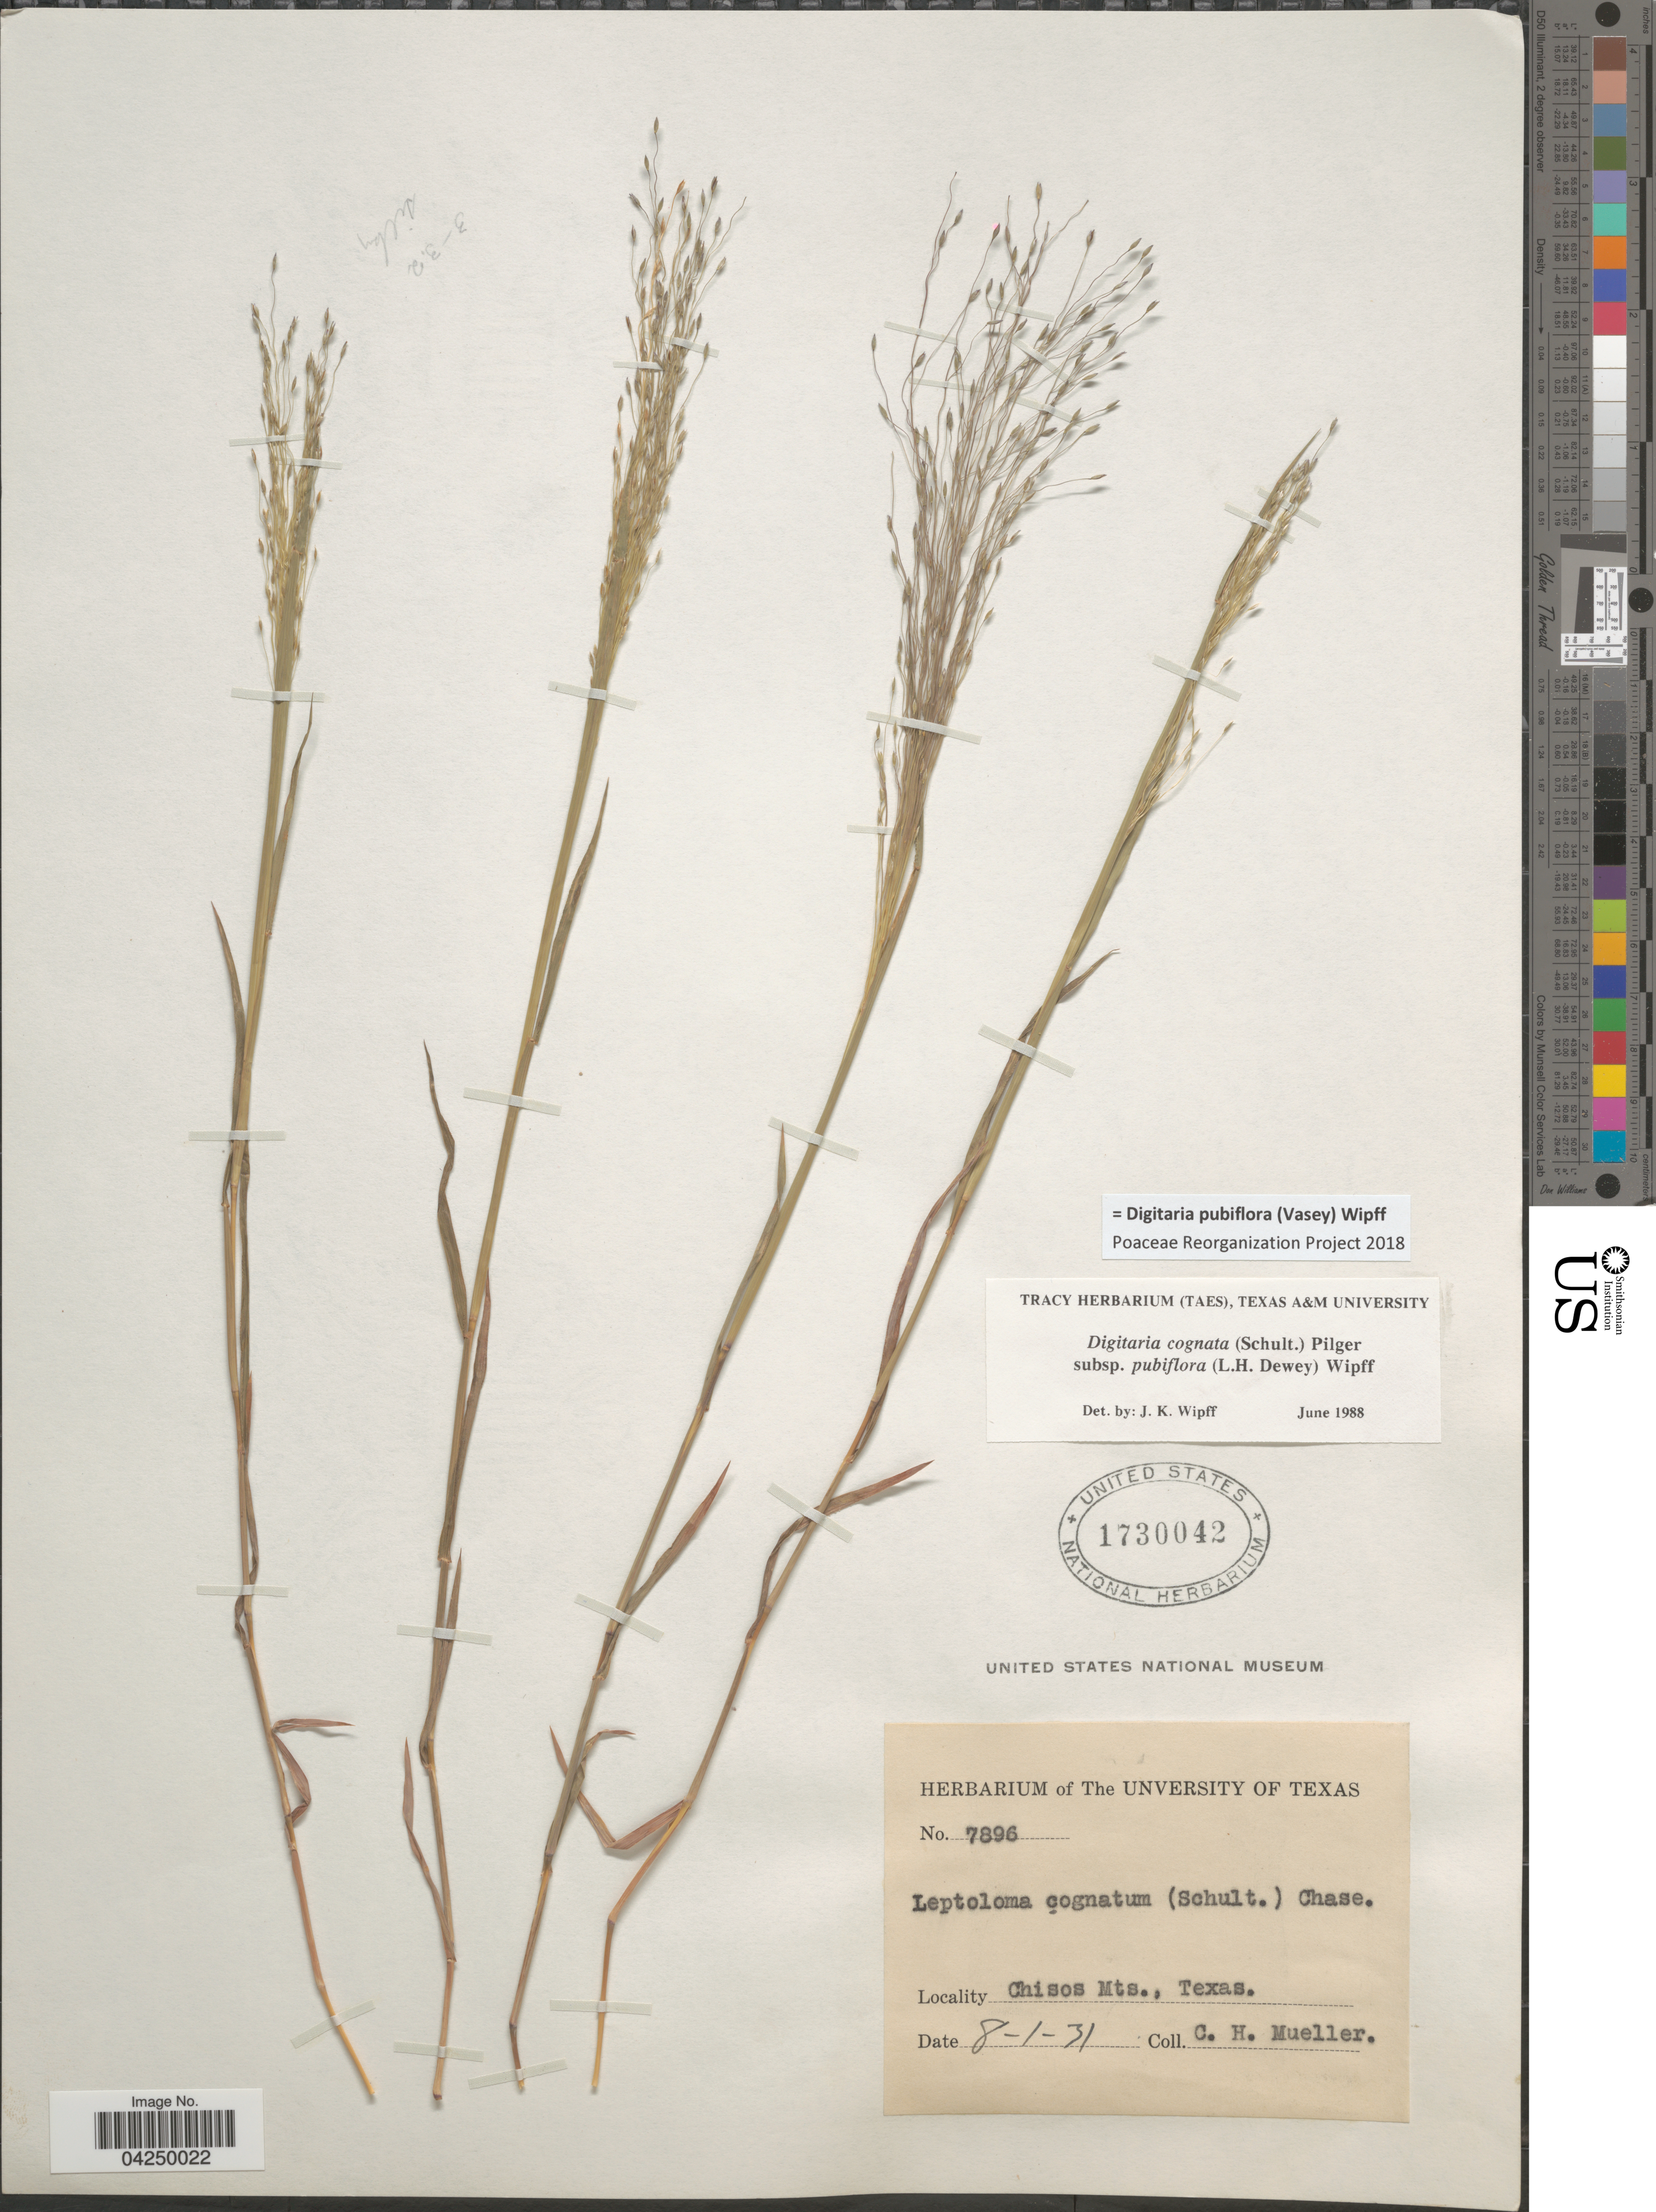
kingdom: Plantae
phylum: Tracheophyta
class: Liliopsida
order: Poales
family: Poaceae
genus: Digitaria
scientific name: Digitaria pubiflora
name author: (Vasey) Wipff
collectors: C. H. Mueller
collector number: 7896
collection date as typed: Transcribed d/m/y: 1/8/31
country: United States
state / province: Texas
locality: Chisos Mts.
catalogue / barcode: US 1730042